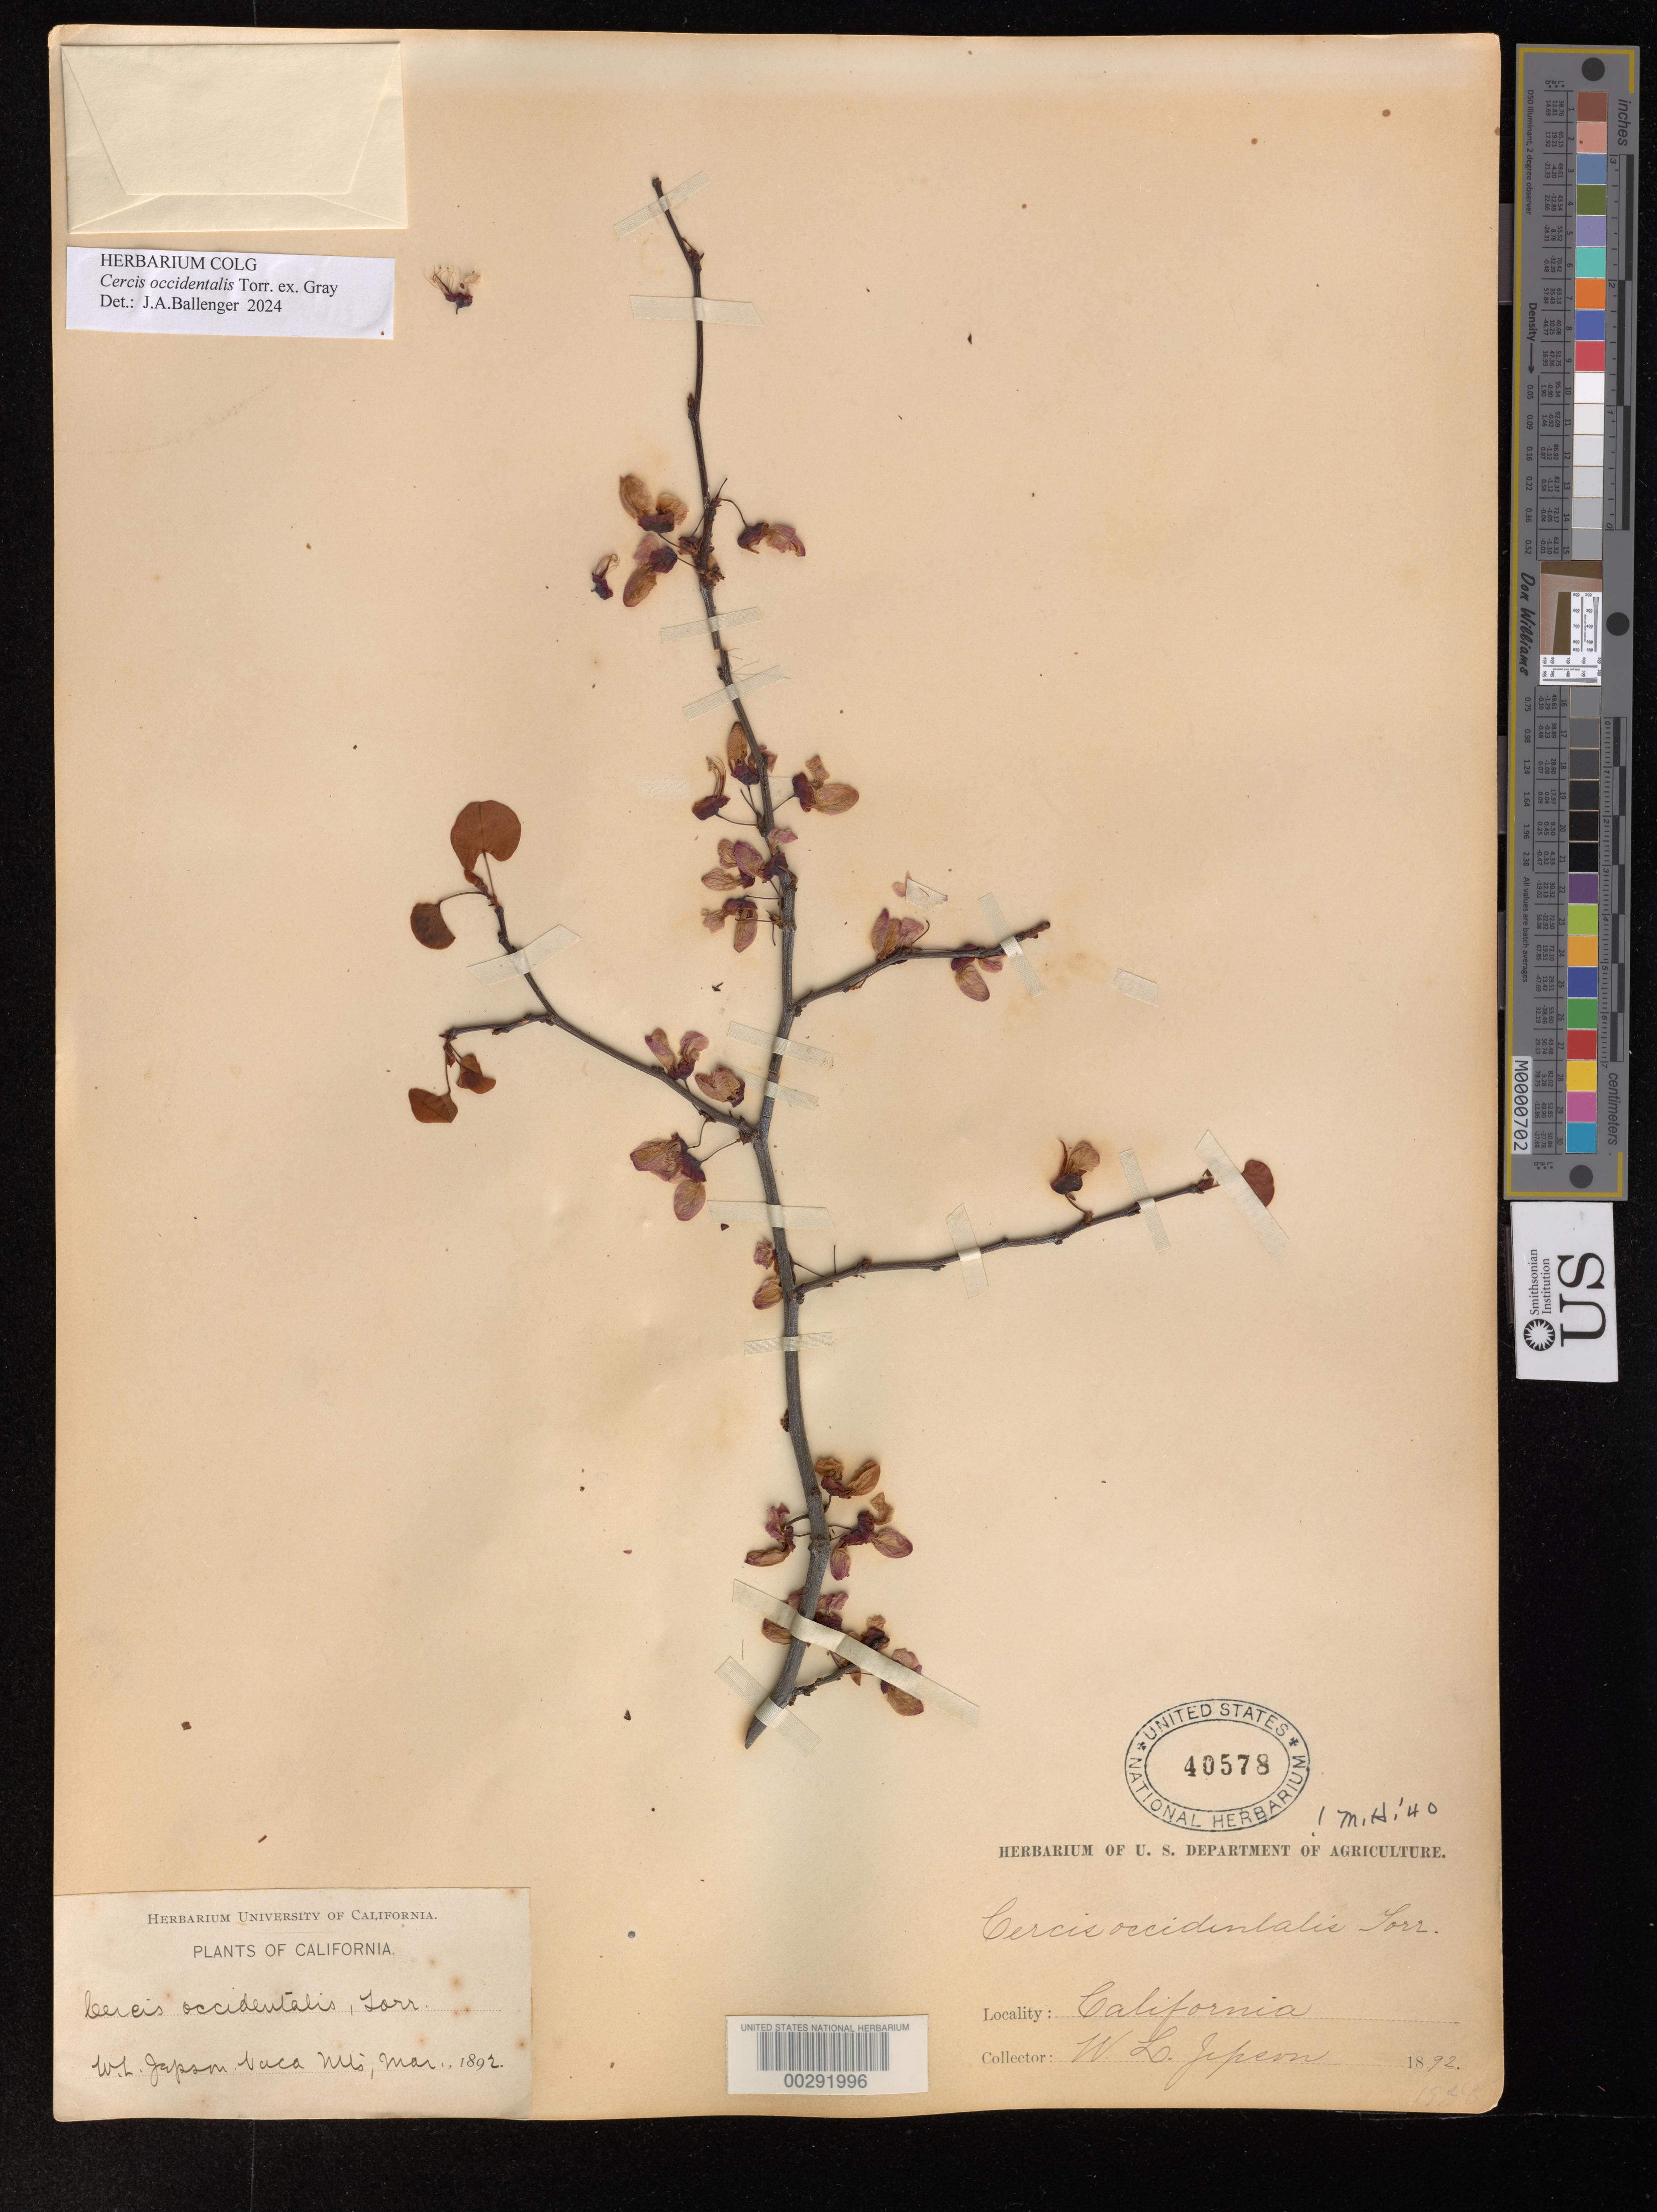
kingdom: Plantae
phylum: Tracheophyta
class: Magnoliopsida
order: Fabales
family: Fabaceae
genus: Cercis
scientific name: Cercis occidentalis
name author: Torr. ex A. Gray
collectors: W. L. Jepson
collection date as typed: Mar 1892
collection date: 1892-03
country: United States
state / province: California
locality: Vaca mts.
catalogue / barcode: US 40578